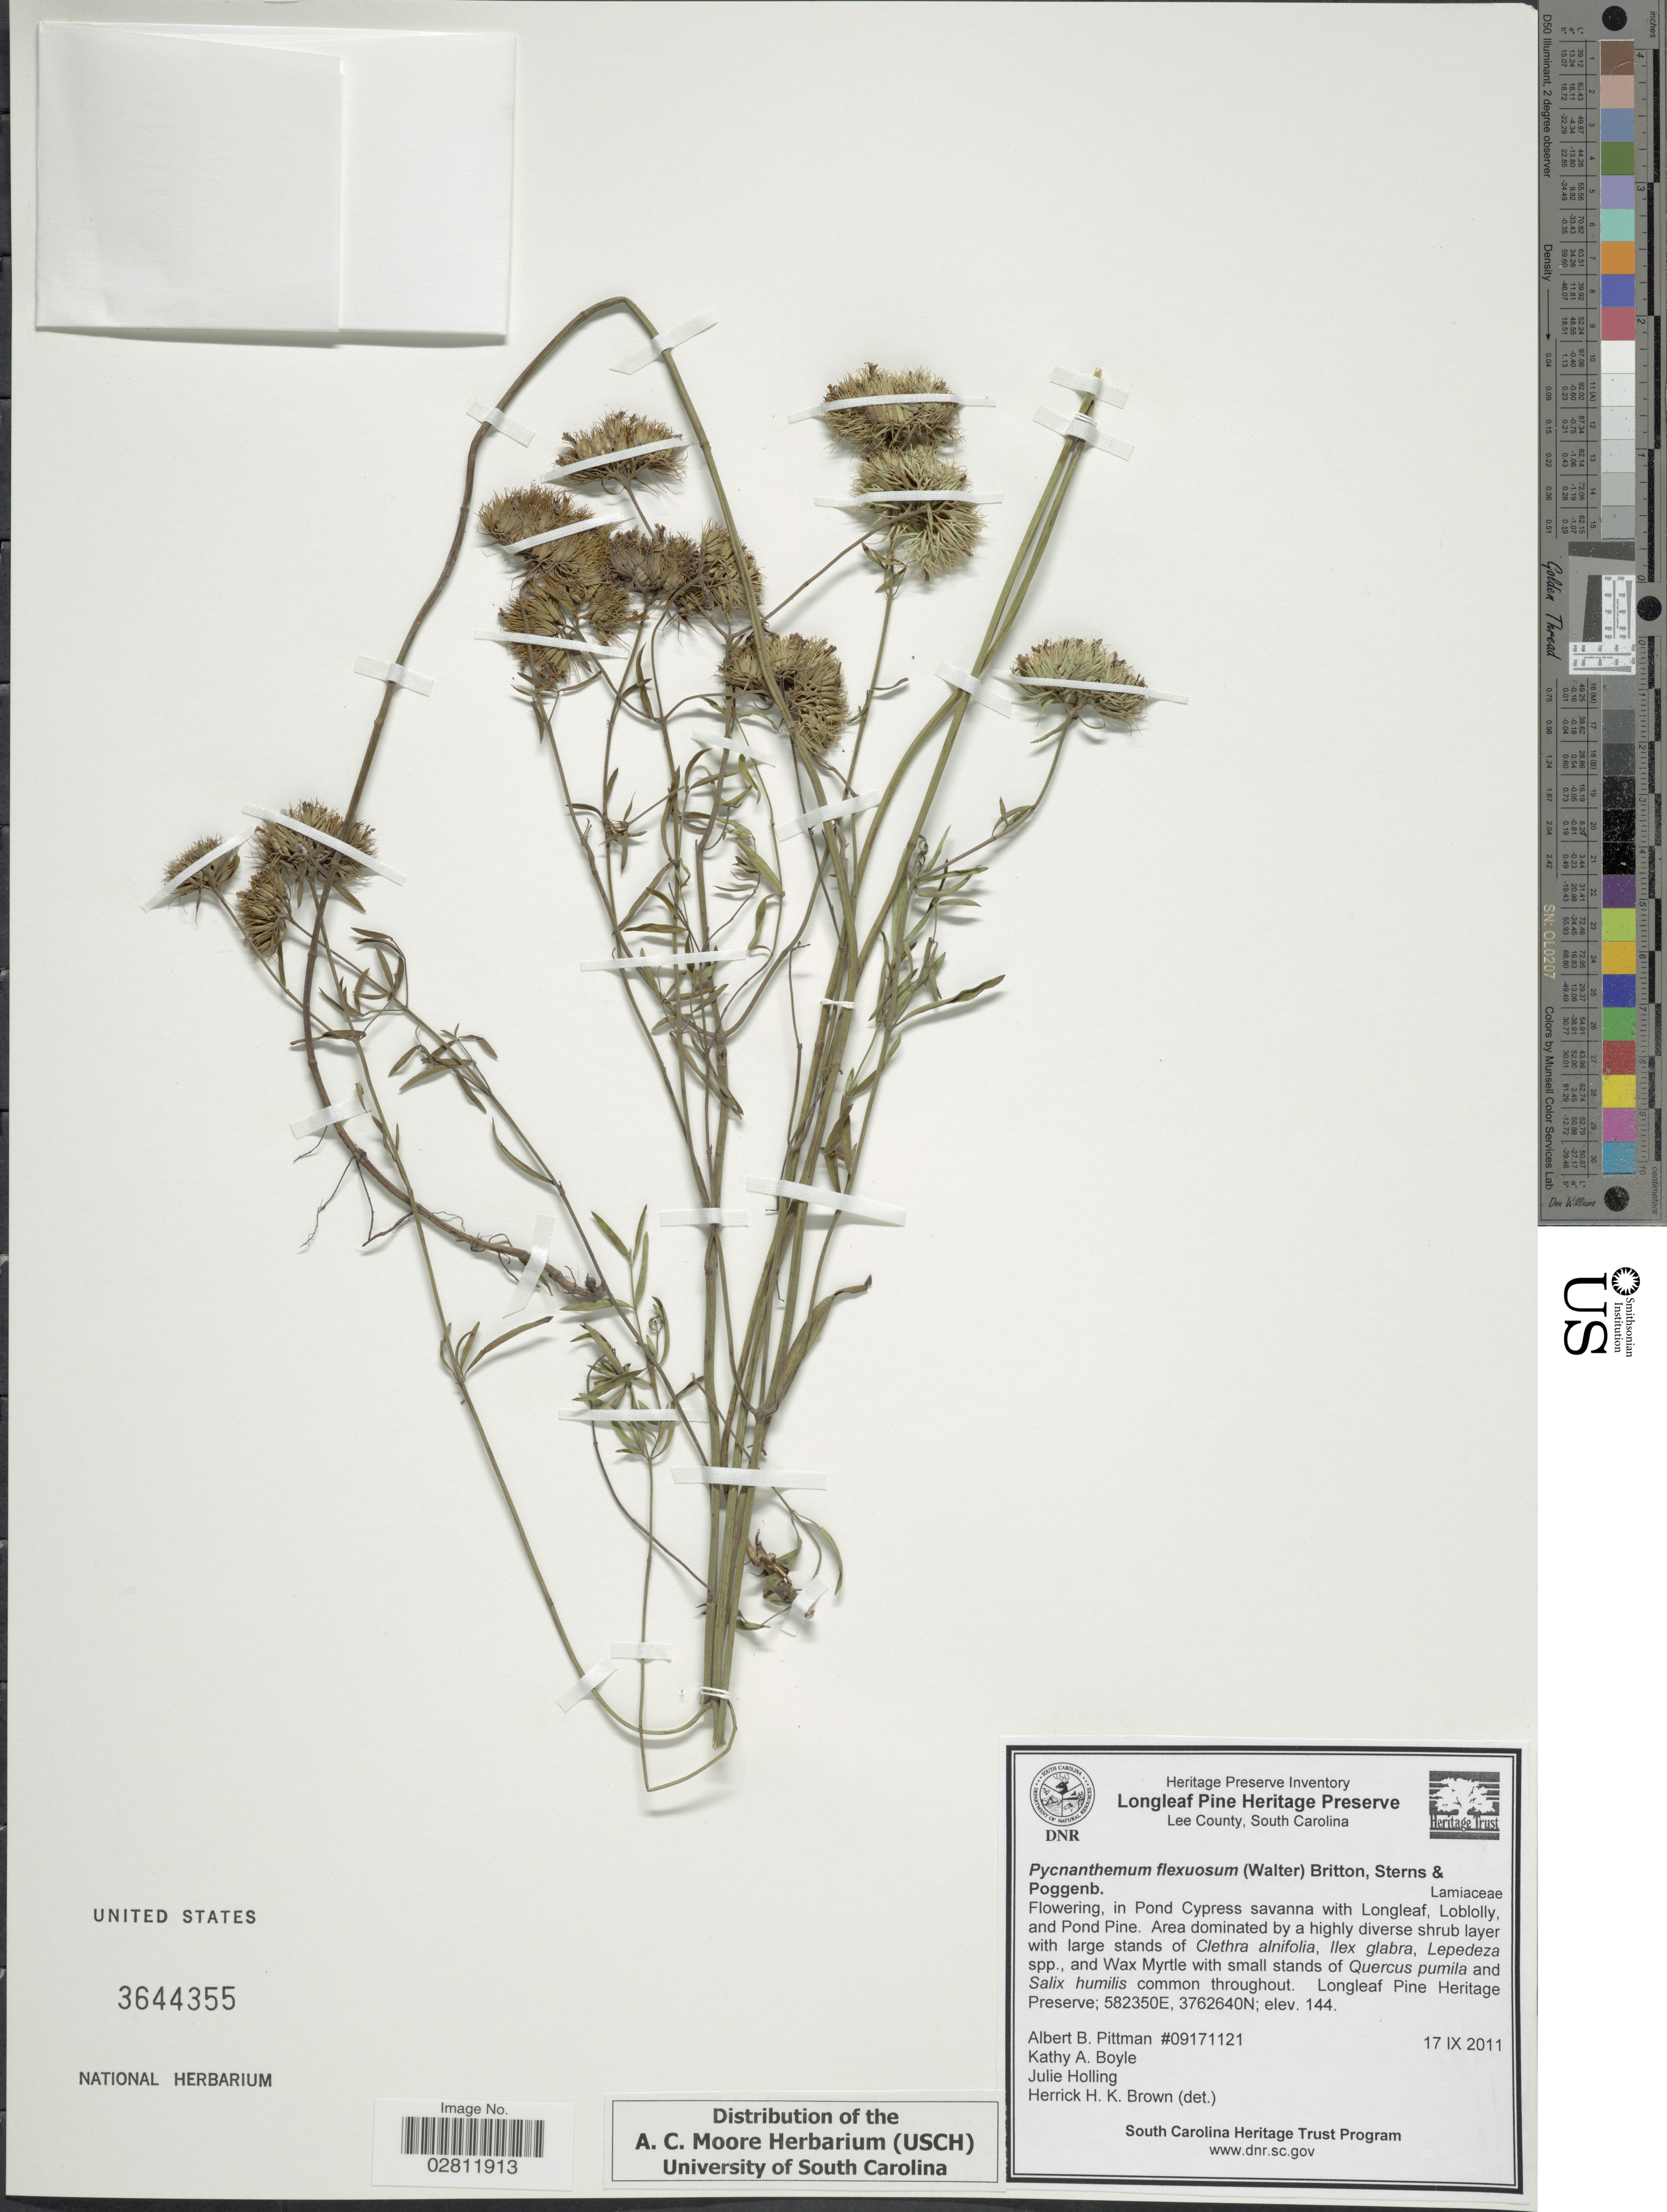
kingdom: Plantae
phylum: Tracheophyta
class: Magnoliopsida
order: Lamiales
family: Lamiaceae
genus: Pycnanthemum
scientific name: Pycnanthemum flexuosum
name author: (Walter) Britton, Stearns & Poggenb.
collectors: A. B. Pittman, K. A. Boyle & J. Holling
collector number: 09171121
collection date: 2011-09-17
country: United States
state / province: South Carolina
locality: Lee County. Longleaf Pine Heritage Preserve.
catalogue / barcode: US 3644355